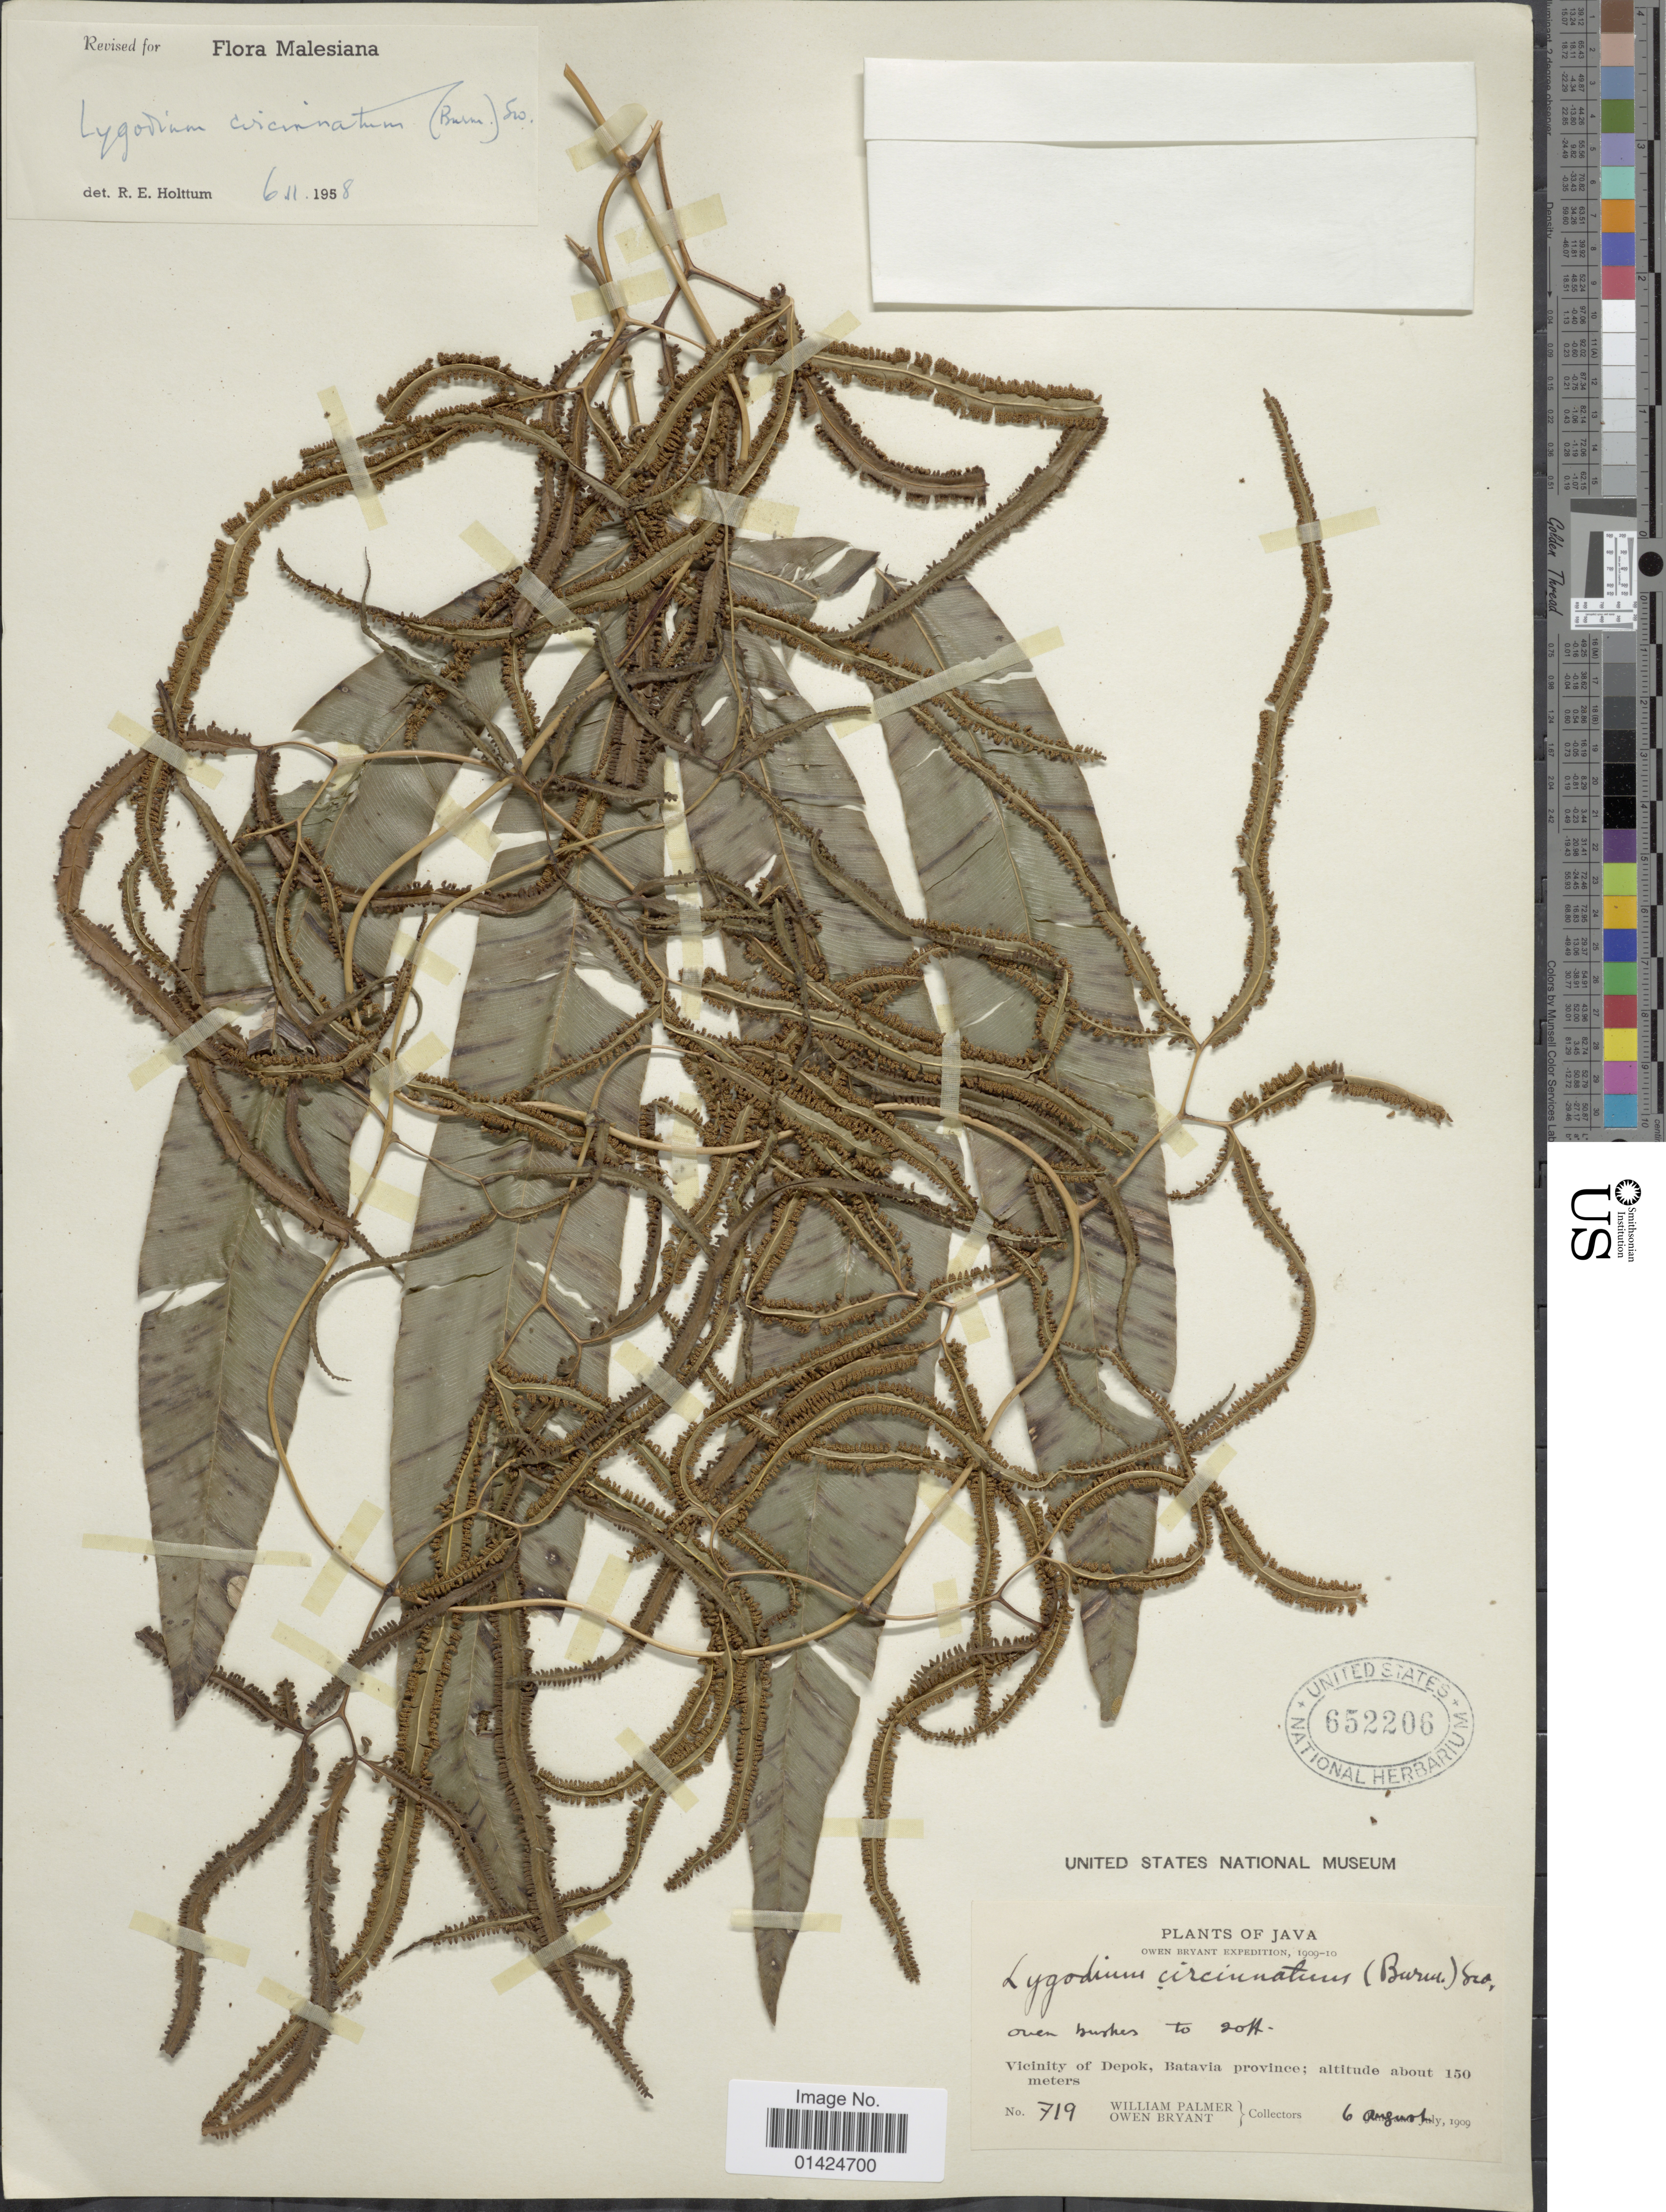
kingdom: Plantae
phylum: Tracheophyta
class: Polypodiopsida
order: Schizaeales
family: Lygodiaceae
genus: Lygodium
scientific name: Lygodium circinnatum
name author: (Burm. f.) Sw.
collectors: W. Palmer & O. Bryant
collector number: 719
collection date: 1909-08-06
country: Indonesia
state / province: Java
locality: Vicinity of Depok, Batavia Province.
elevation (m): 150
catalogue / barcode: US 652206